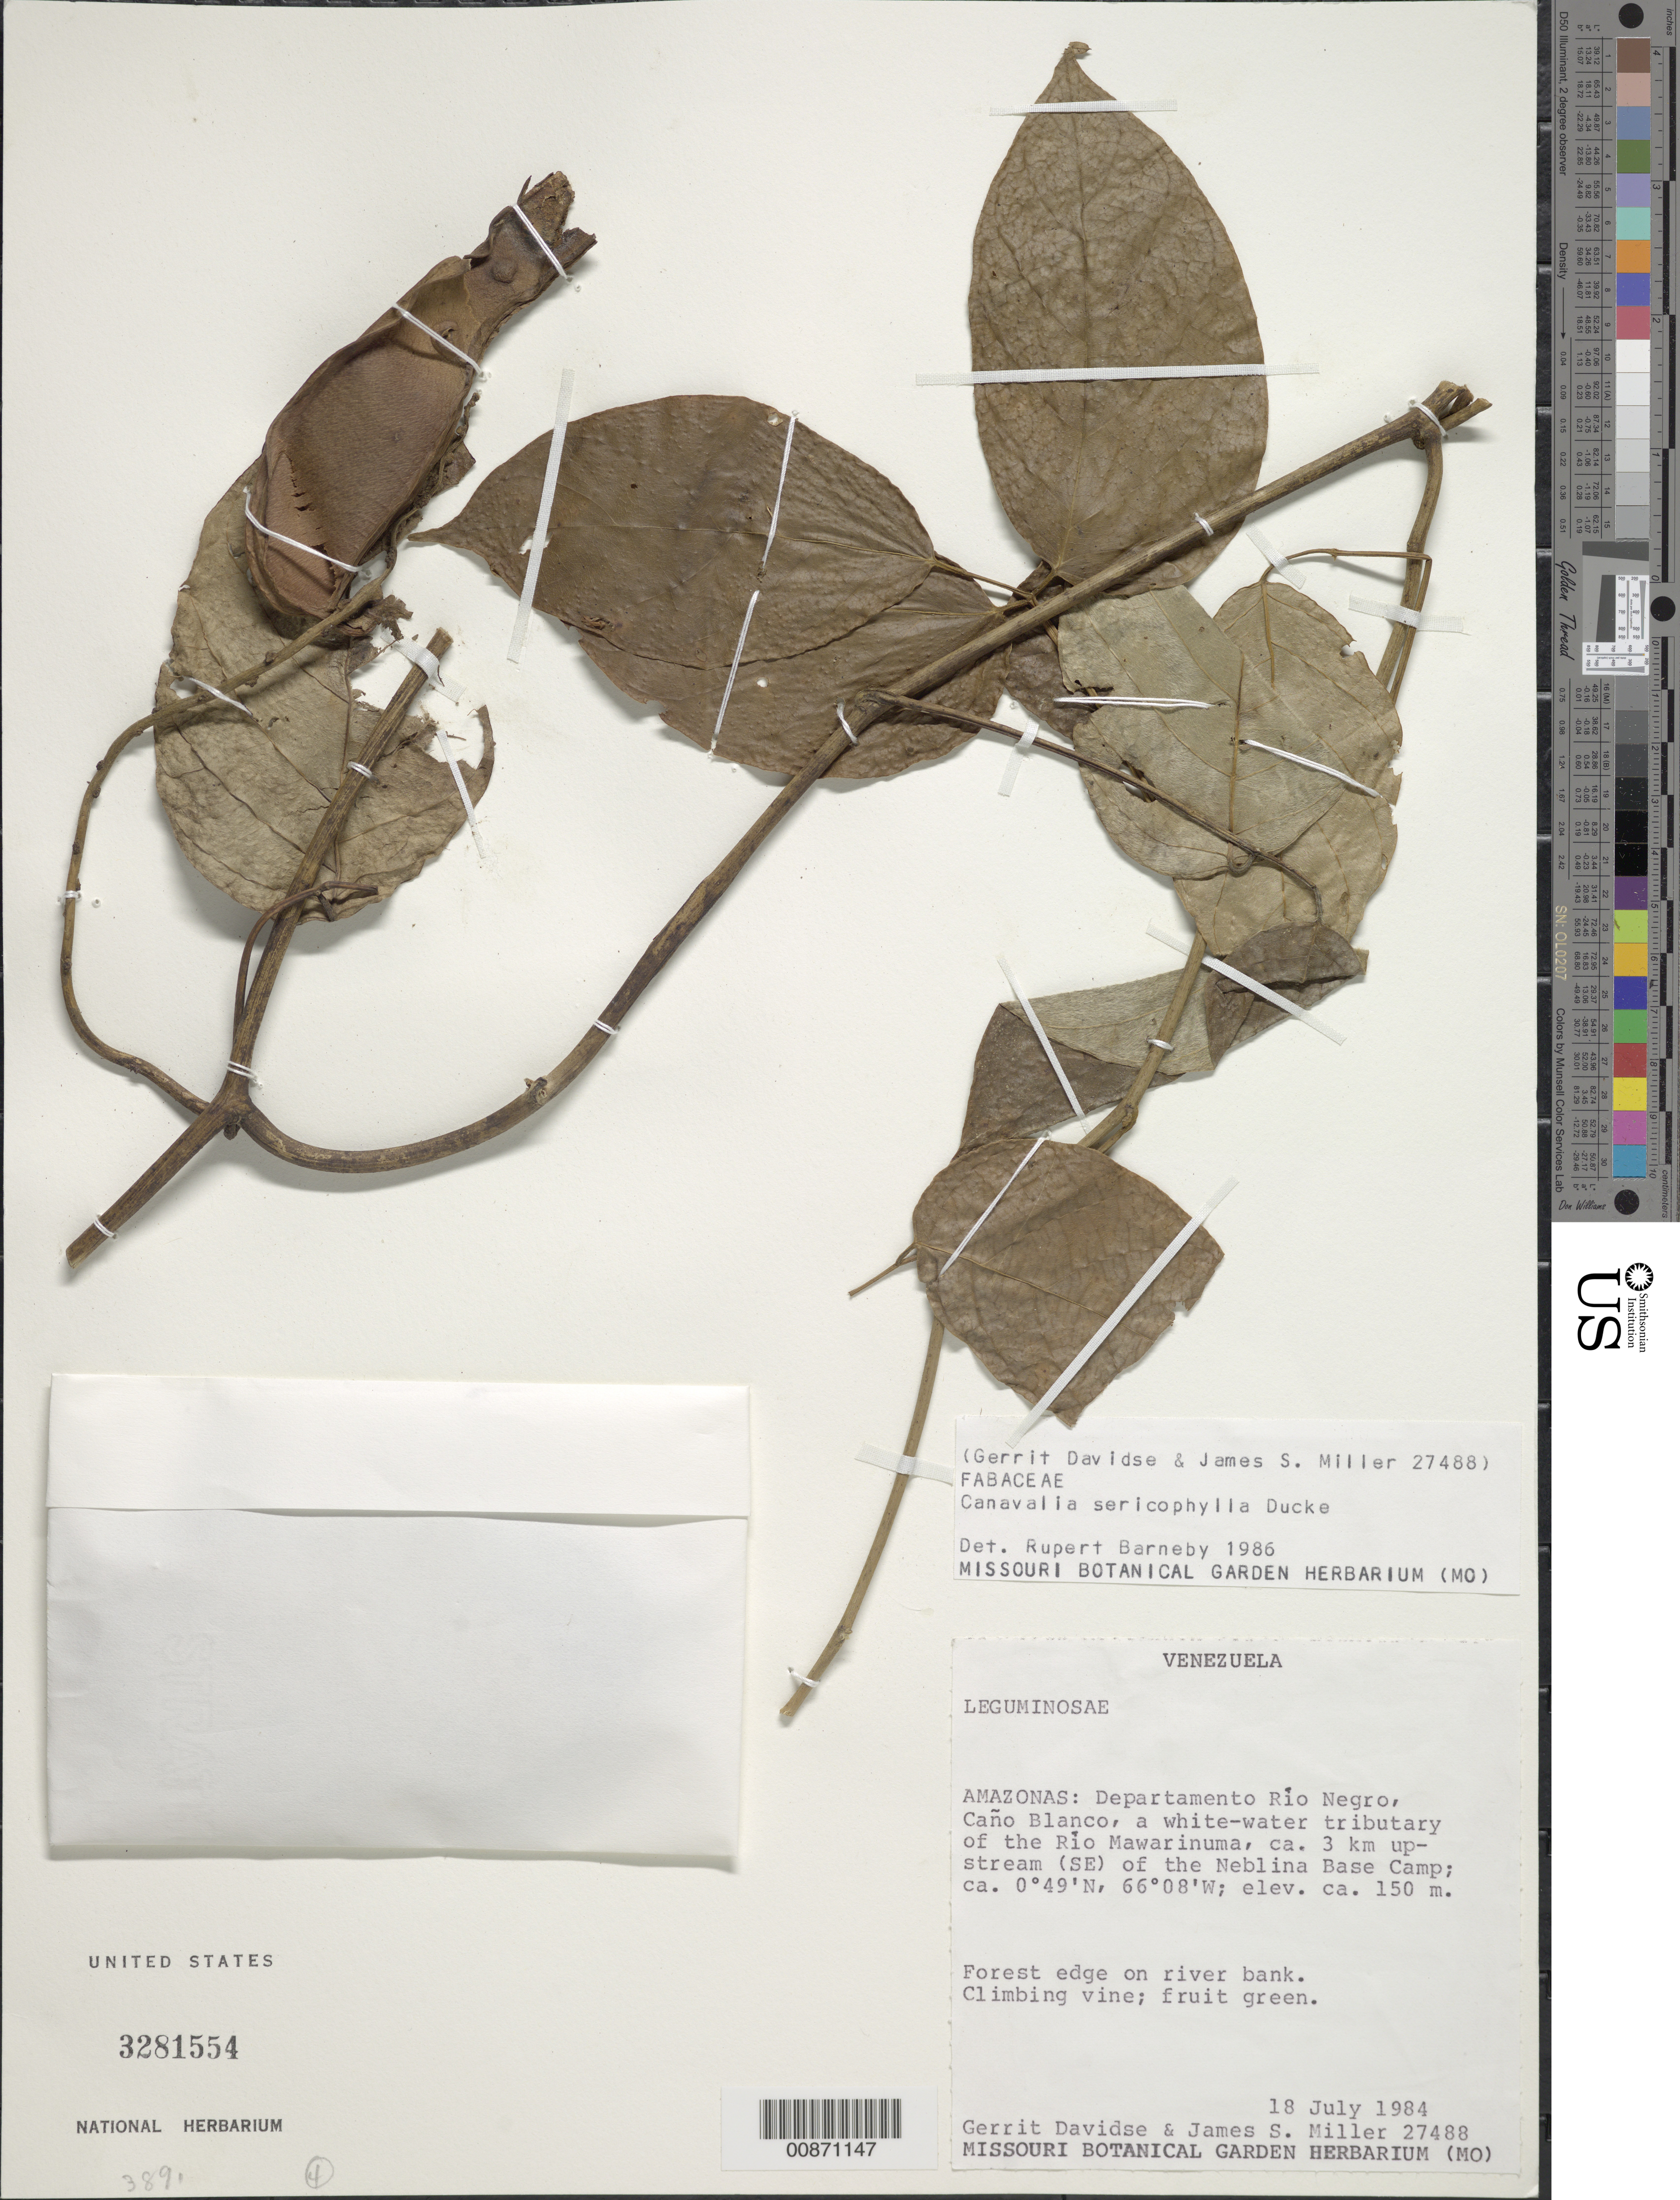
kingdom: Plantae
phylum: Tracheophyta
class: Magnoliopsida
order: Fabales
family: Fabaceae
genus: Canavalia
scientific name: Canavalia sericophylla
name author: Ducke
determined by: Barneby, Rupert C., (NY)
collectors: G. Davidse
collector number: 27488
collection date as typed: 18-Jul-84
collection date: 1984-07-18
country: Venezuela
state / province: Amazonas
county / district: Río Negro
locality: Caño Blanco, tributary of Río Mawarinuma, ca. 3 km upstream (SE) of the Neblina Base Camp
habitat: Forest edge on river bank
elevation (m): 150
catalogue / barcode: US 3281554